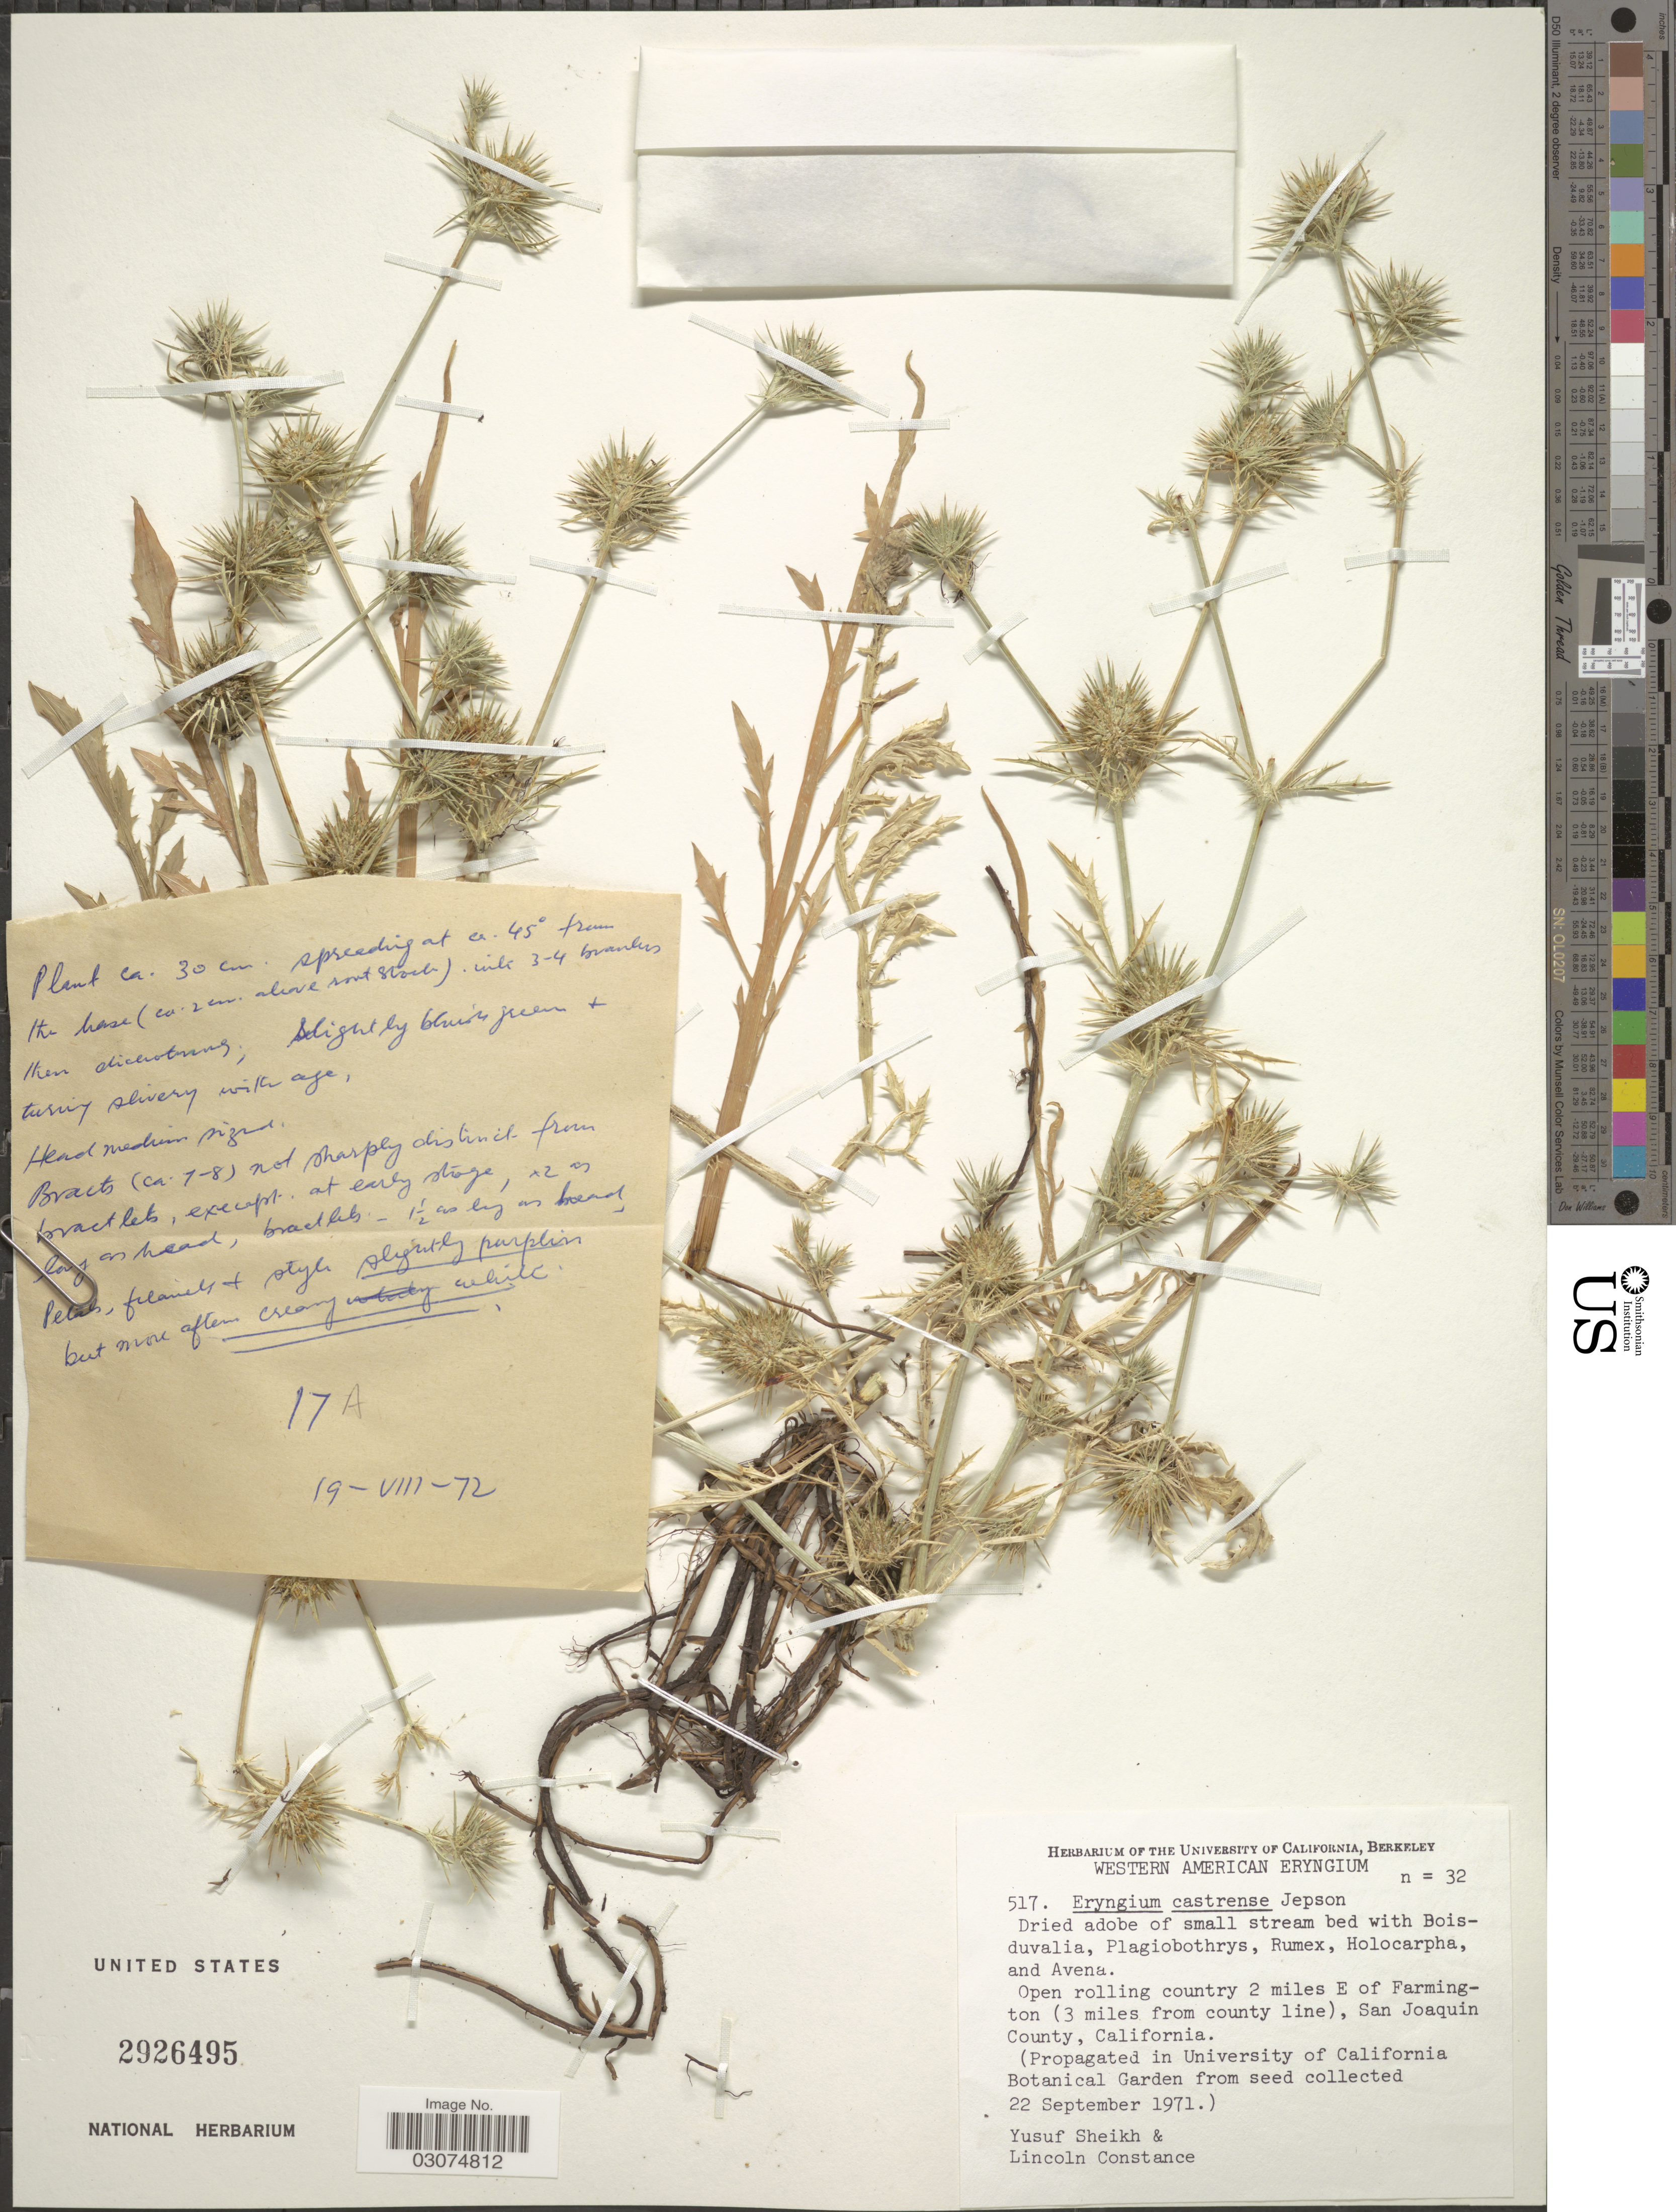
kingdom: Plantae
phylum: Tracheophyta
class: Magnoliopsida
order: Apiales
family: Apiaceae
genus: Eryngium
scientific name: Eryngium castrense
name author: Jeps.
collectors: Y. Sheikh & L. Constance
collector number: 517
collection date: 1971-09-22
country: United States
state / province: California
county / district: San Joaquin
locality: Open rolling country 2 miles E of Farmington (3 miles from county line), San Joaquin County.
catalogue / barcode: US 2926495